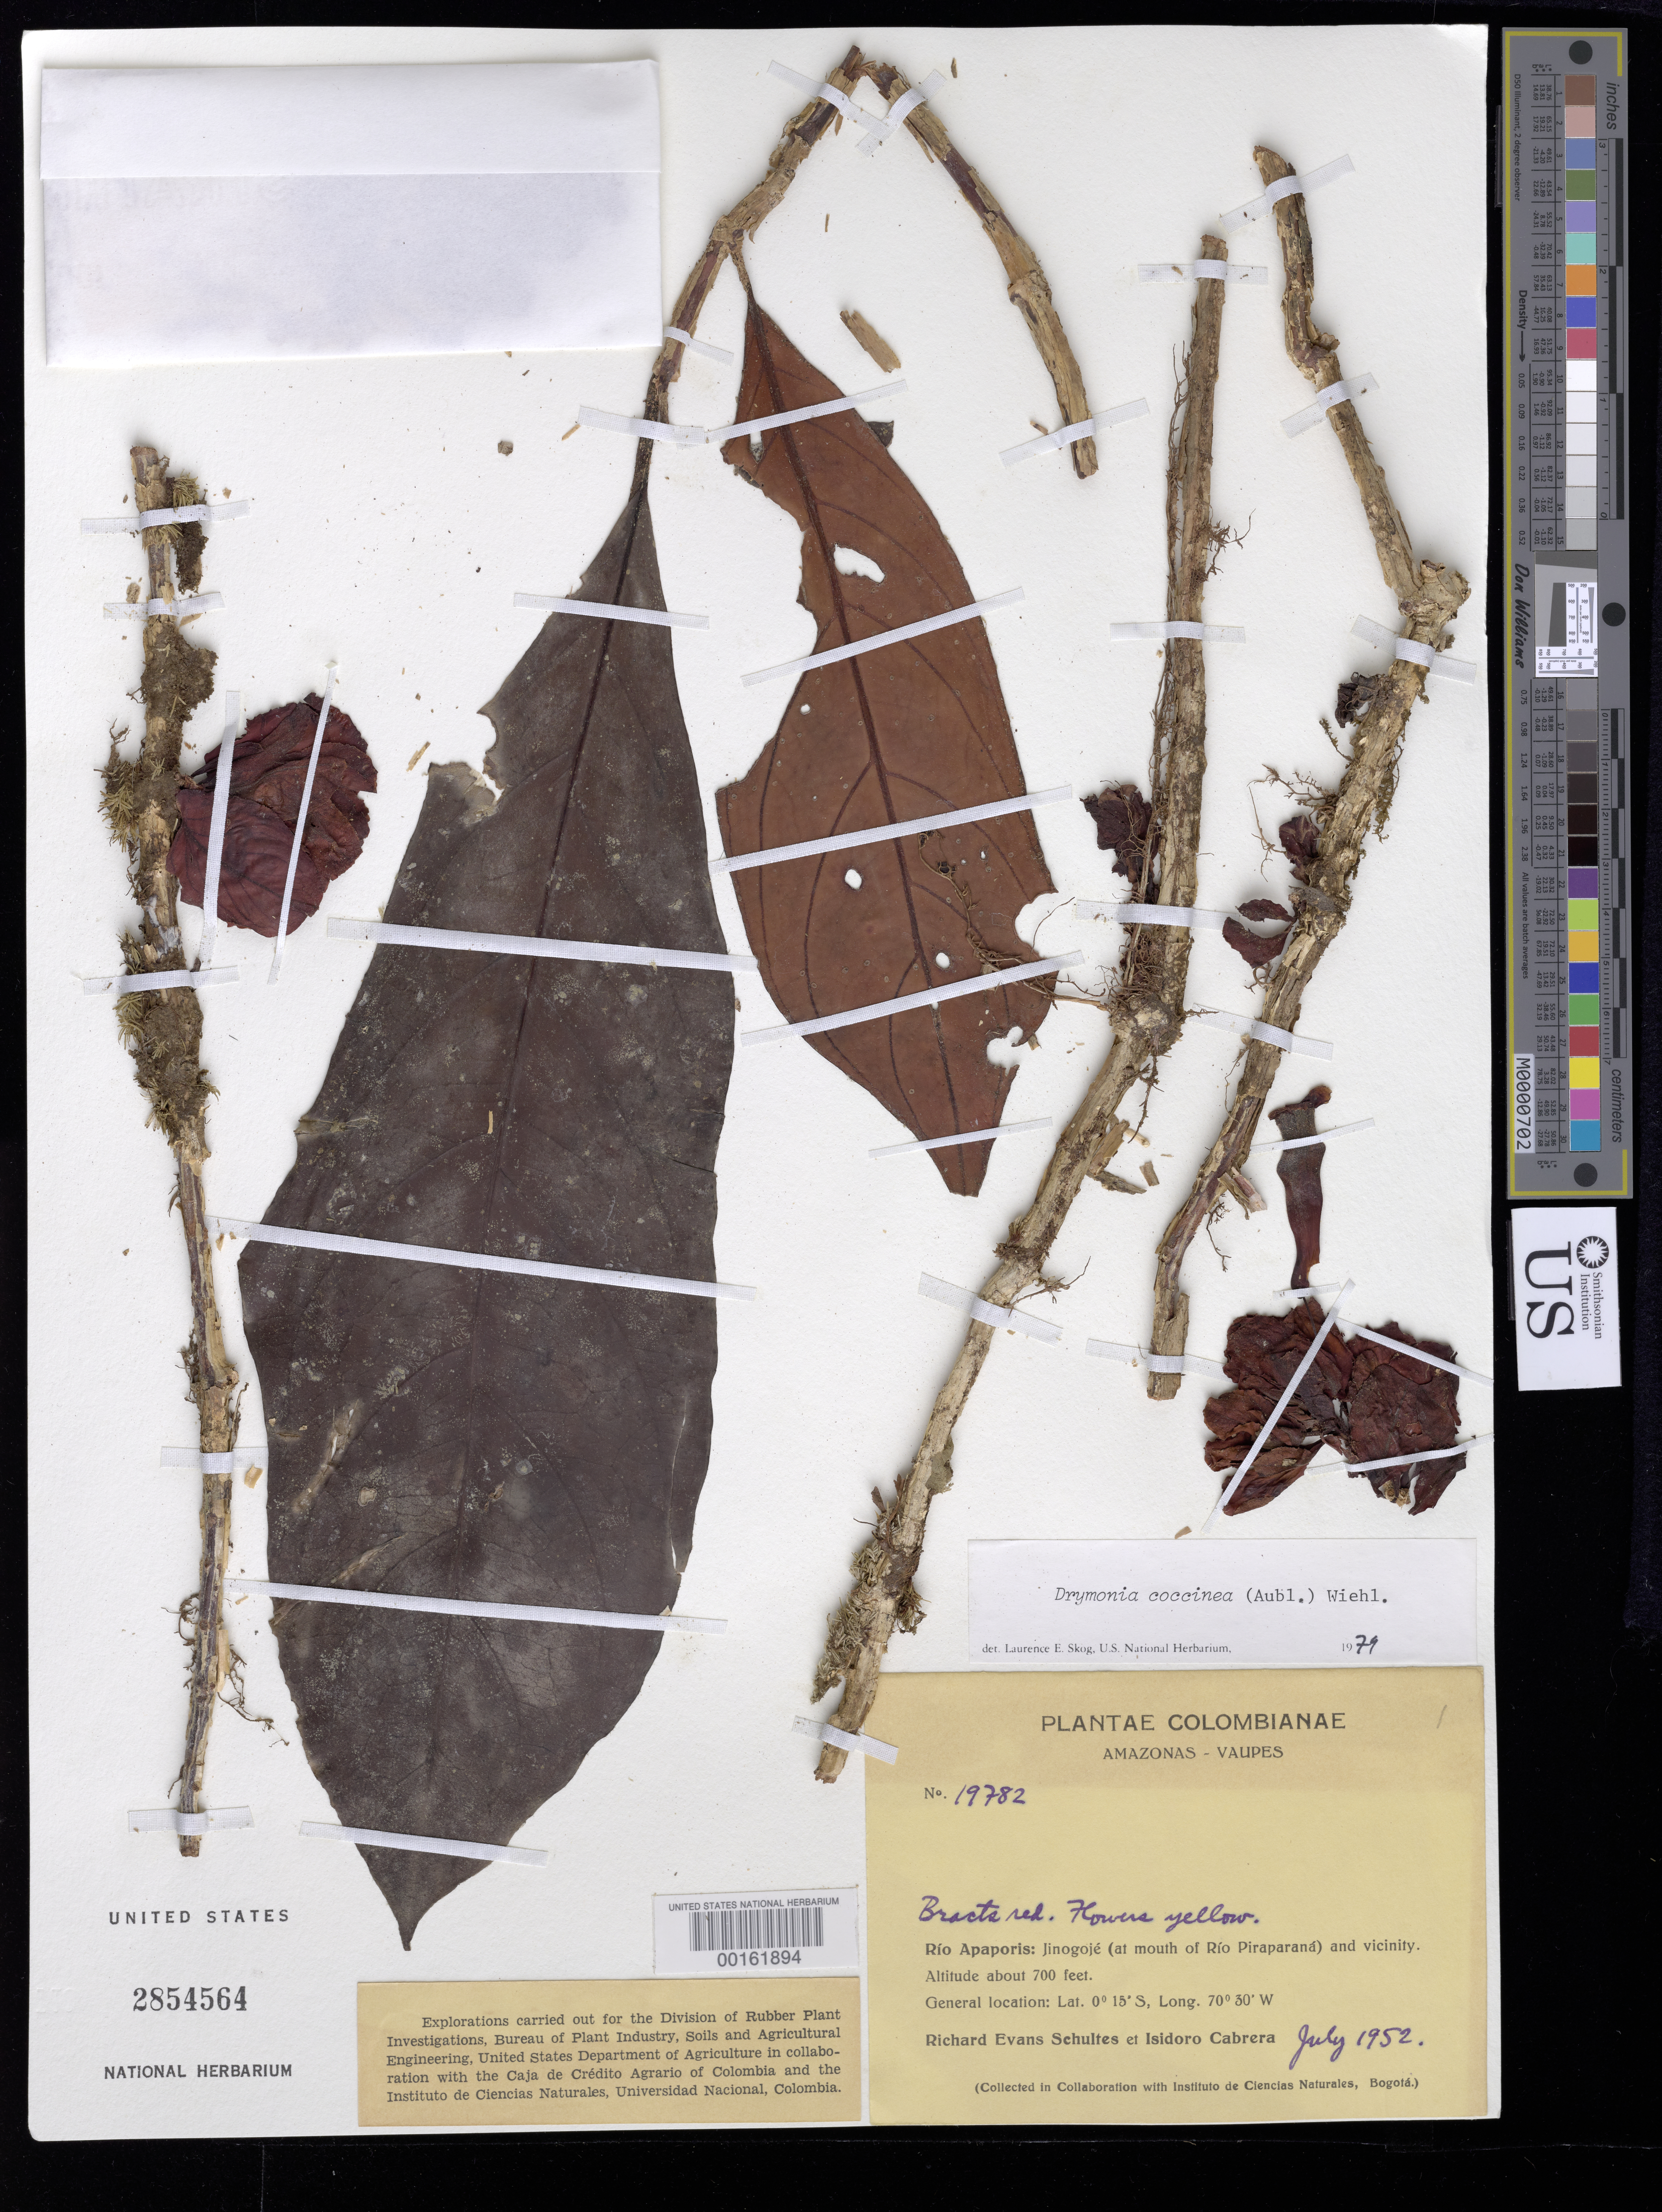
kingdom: Plantae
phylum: Tracheophyta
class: Magnoliopsida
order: Lamiales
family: Gesneriaceae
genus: Drymonia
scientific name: Drymonia coccinea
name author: (Aubl.) Wiehler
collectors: R. E. Schultes & I. Cabrera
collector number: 19782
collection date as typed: Jul 1952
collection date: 1952-07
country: Colombia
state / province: Amazônas / Vaupés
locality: Rio Apaporis, Jinogoje (at mouth of Rio Piraparana) and vicinity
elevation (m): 213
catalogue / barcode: US 2854564